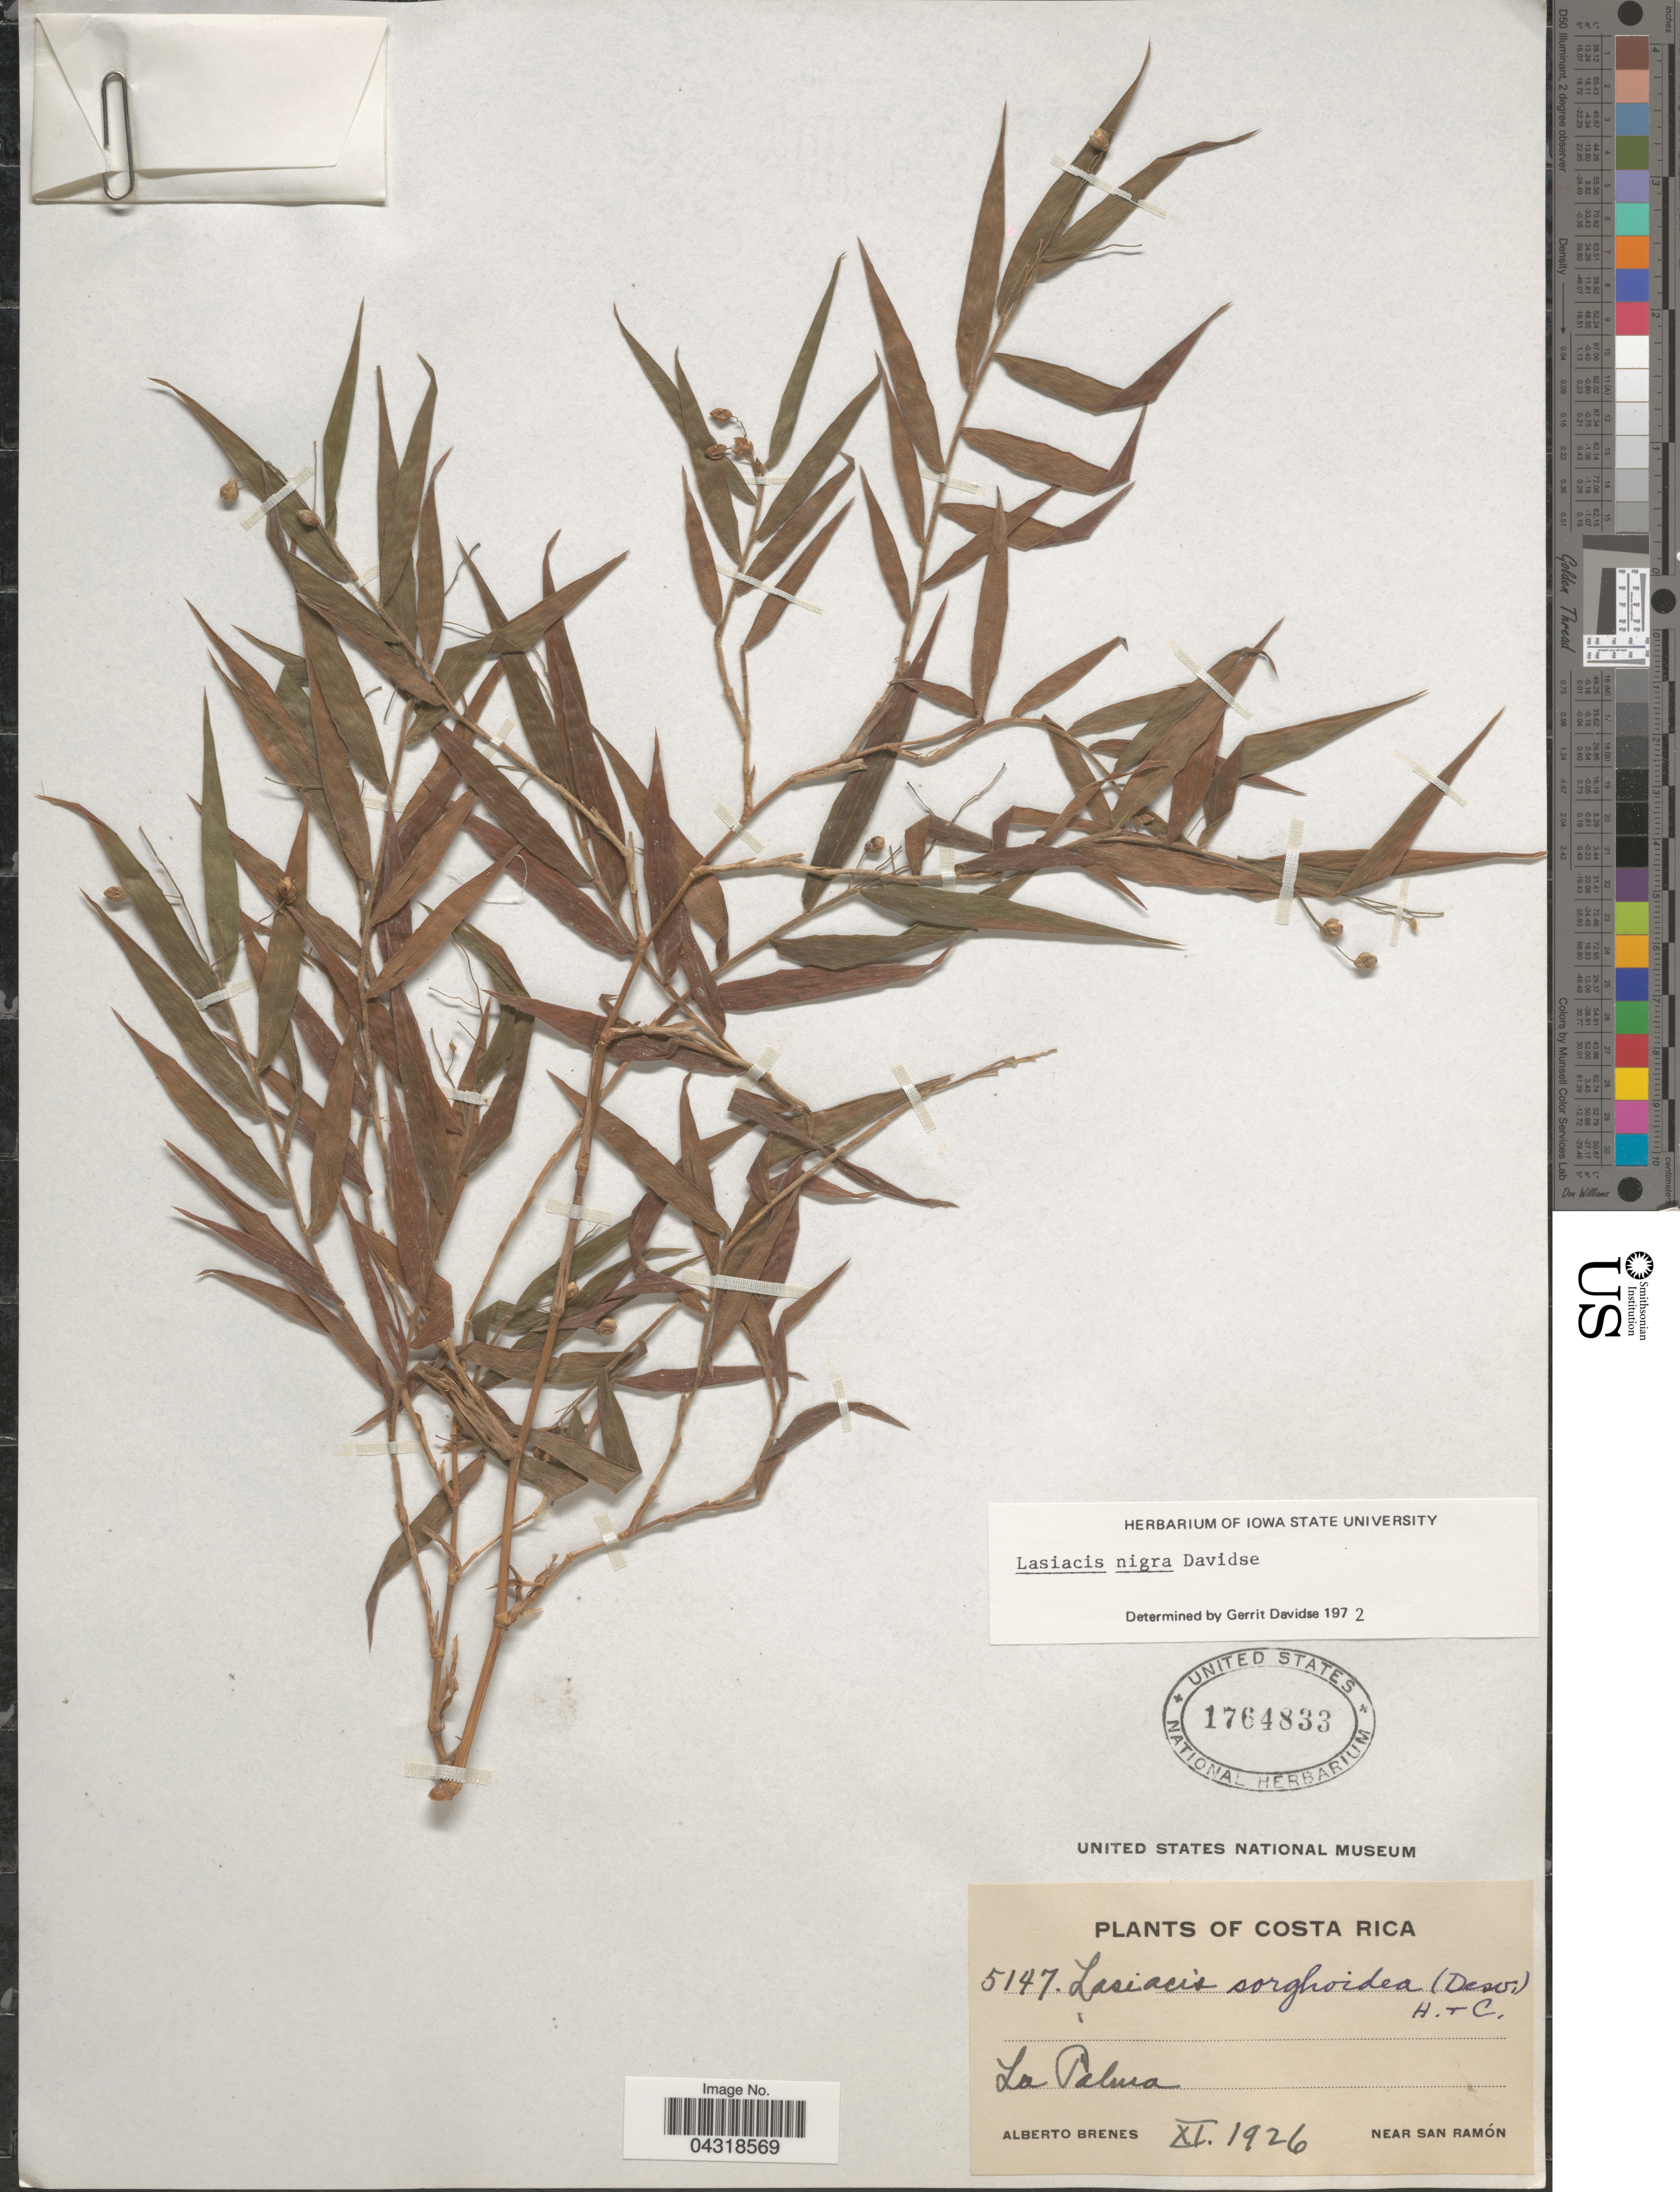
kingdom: Plantae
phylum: Tracheophyta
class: Liliopsida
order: Poales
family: Poaceae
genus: Lasiacis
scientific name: Lasiacis nigra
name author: Davidse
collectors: A. Brenes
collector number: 5147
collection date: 1926-11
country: Costa Rica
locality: La Palma. Near San Ramón.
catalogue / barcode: US 1764833